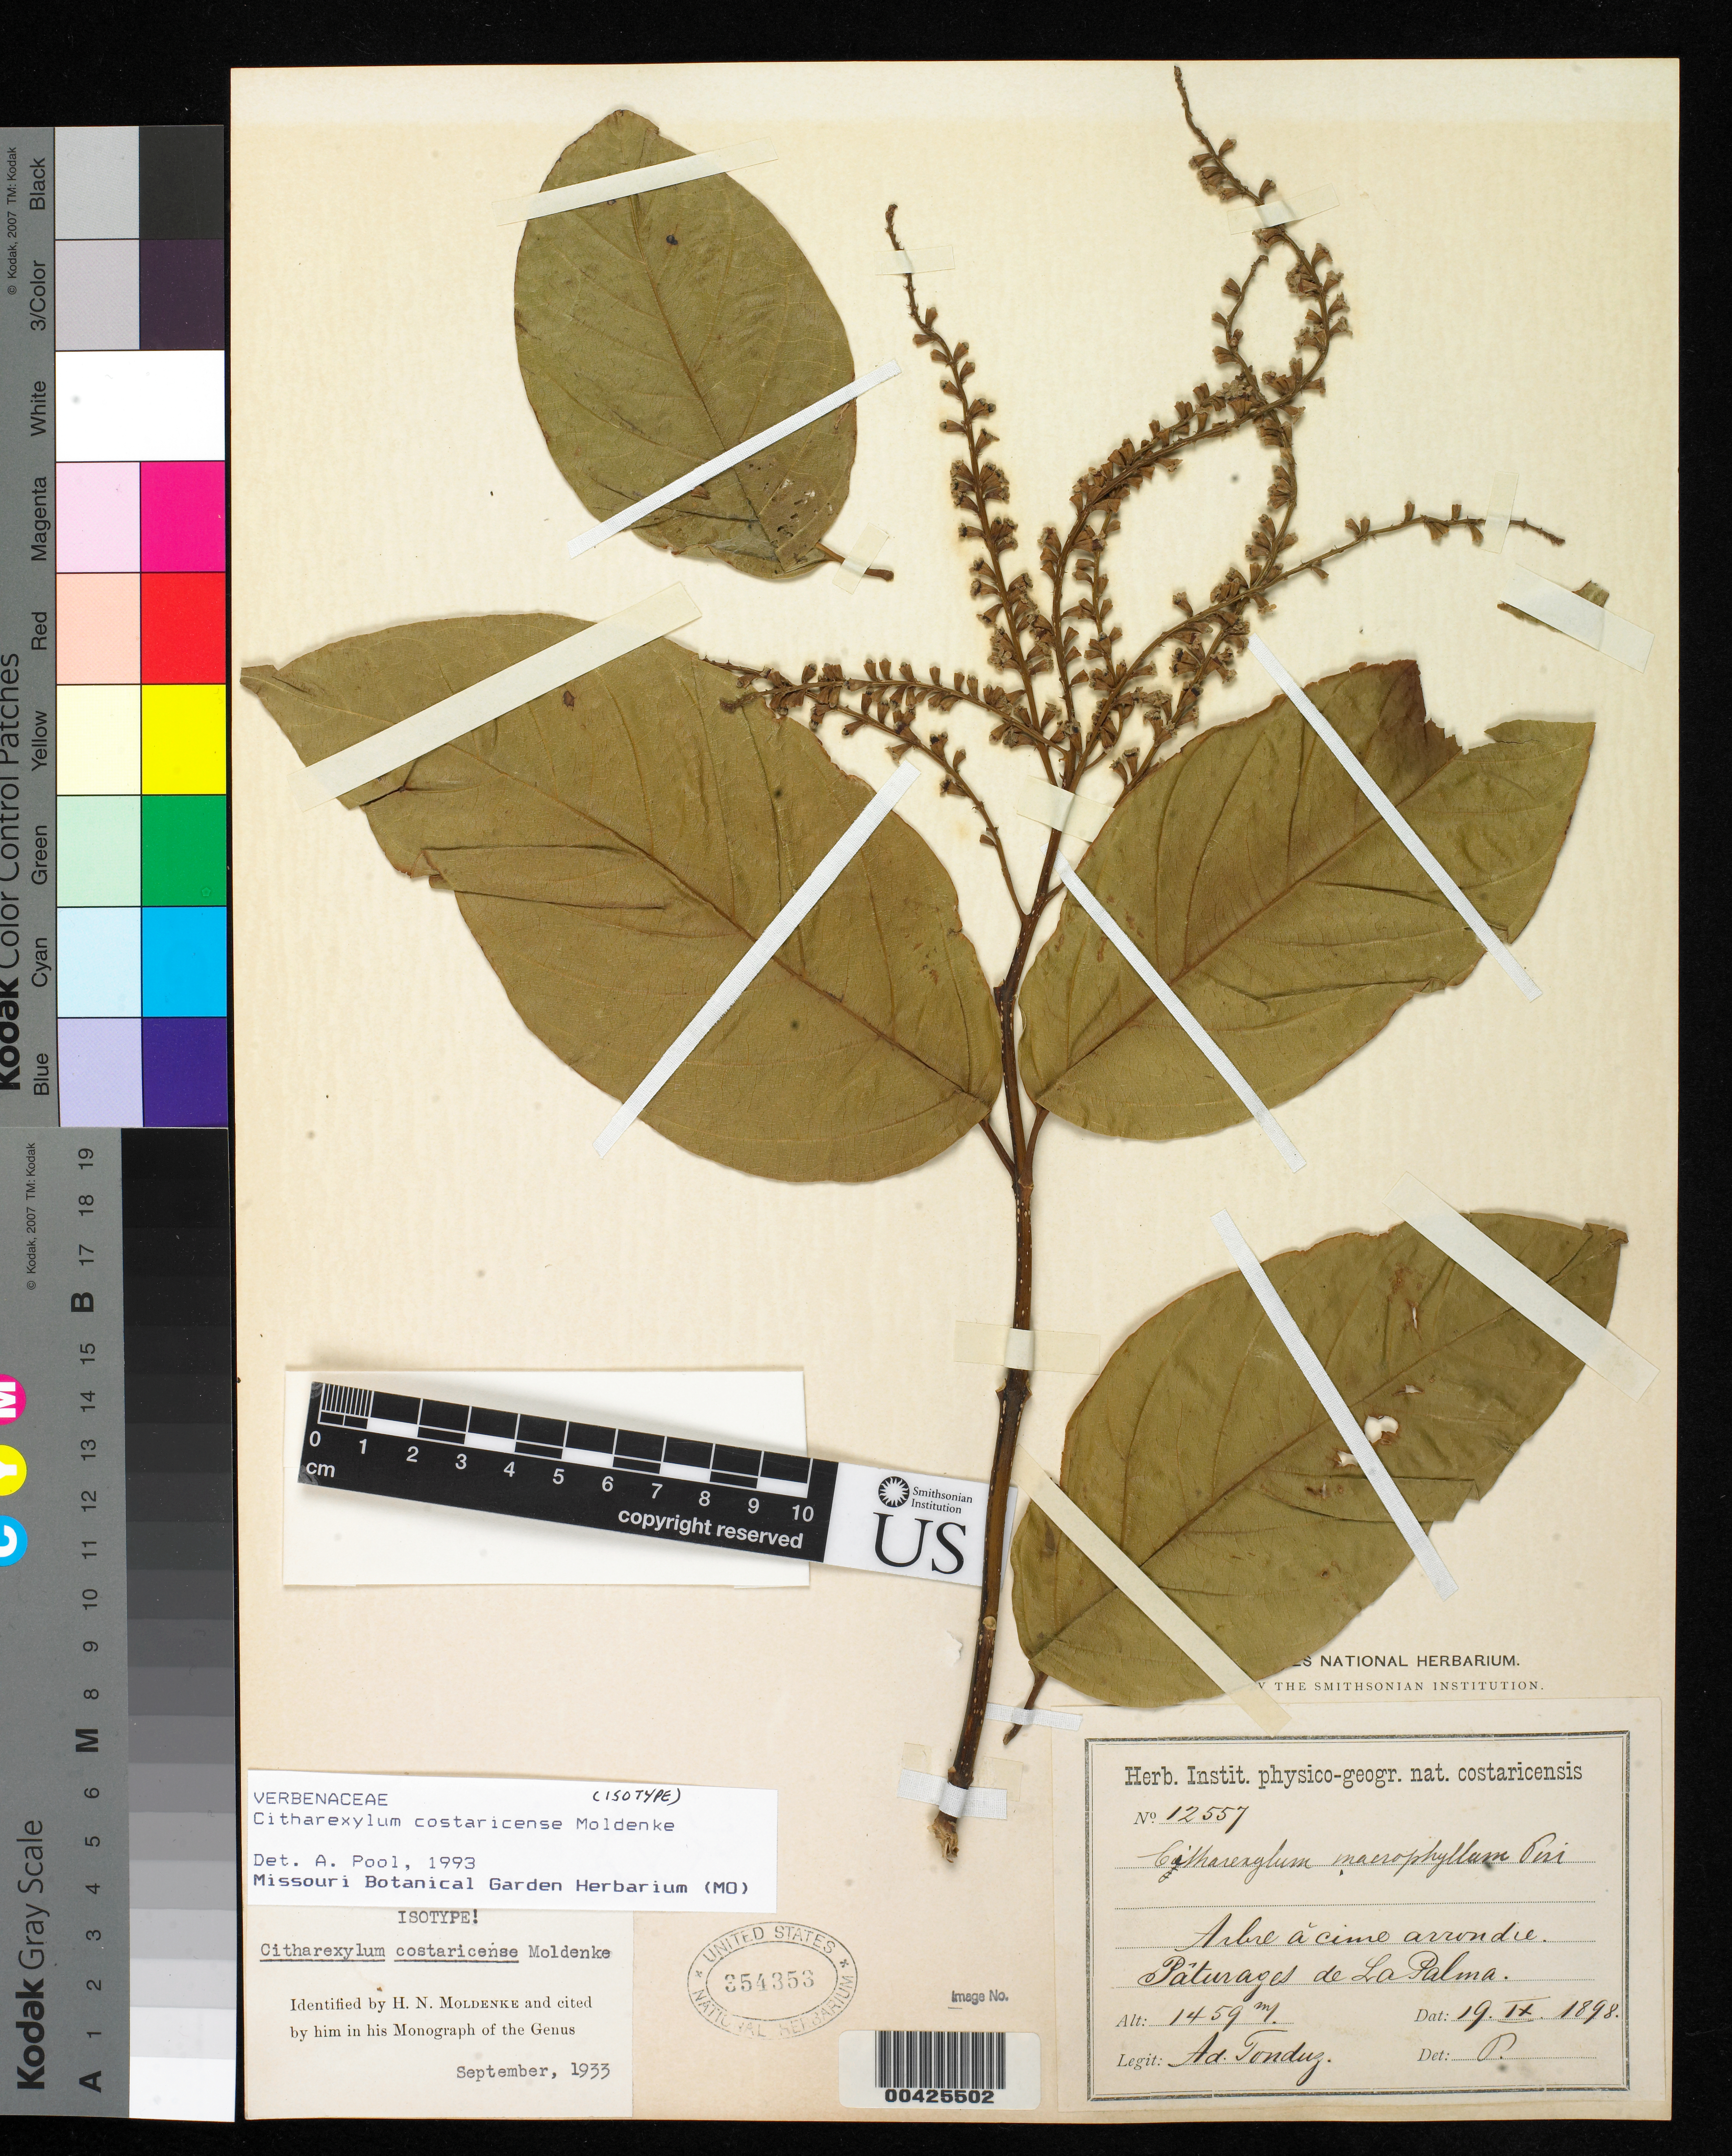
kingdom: Plantae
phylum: Tracheophyta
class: Magnoliopsida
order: Lamiales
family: Verbenaceae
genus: Citharexylum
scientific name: Citharexylum costaricense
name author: Moldenke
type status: Isotype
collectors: A. Tonduz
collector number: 12557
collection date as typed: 19 Sep 1898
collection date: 1898-09-19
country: Costa Rica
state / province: San José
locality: Paturazes de La Palma.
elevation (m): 1459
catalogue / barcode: US 354353